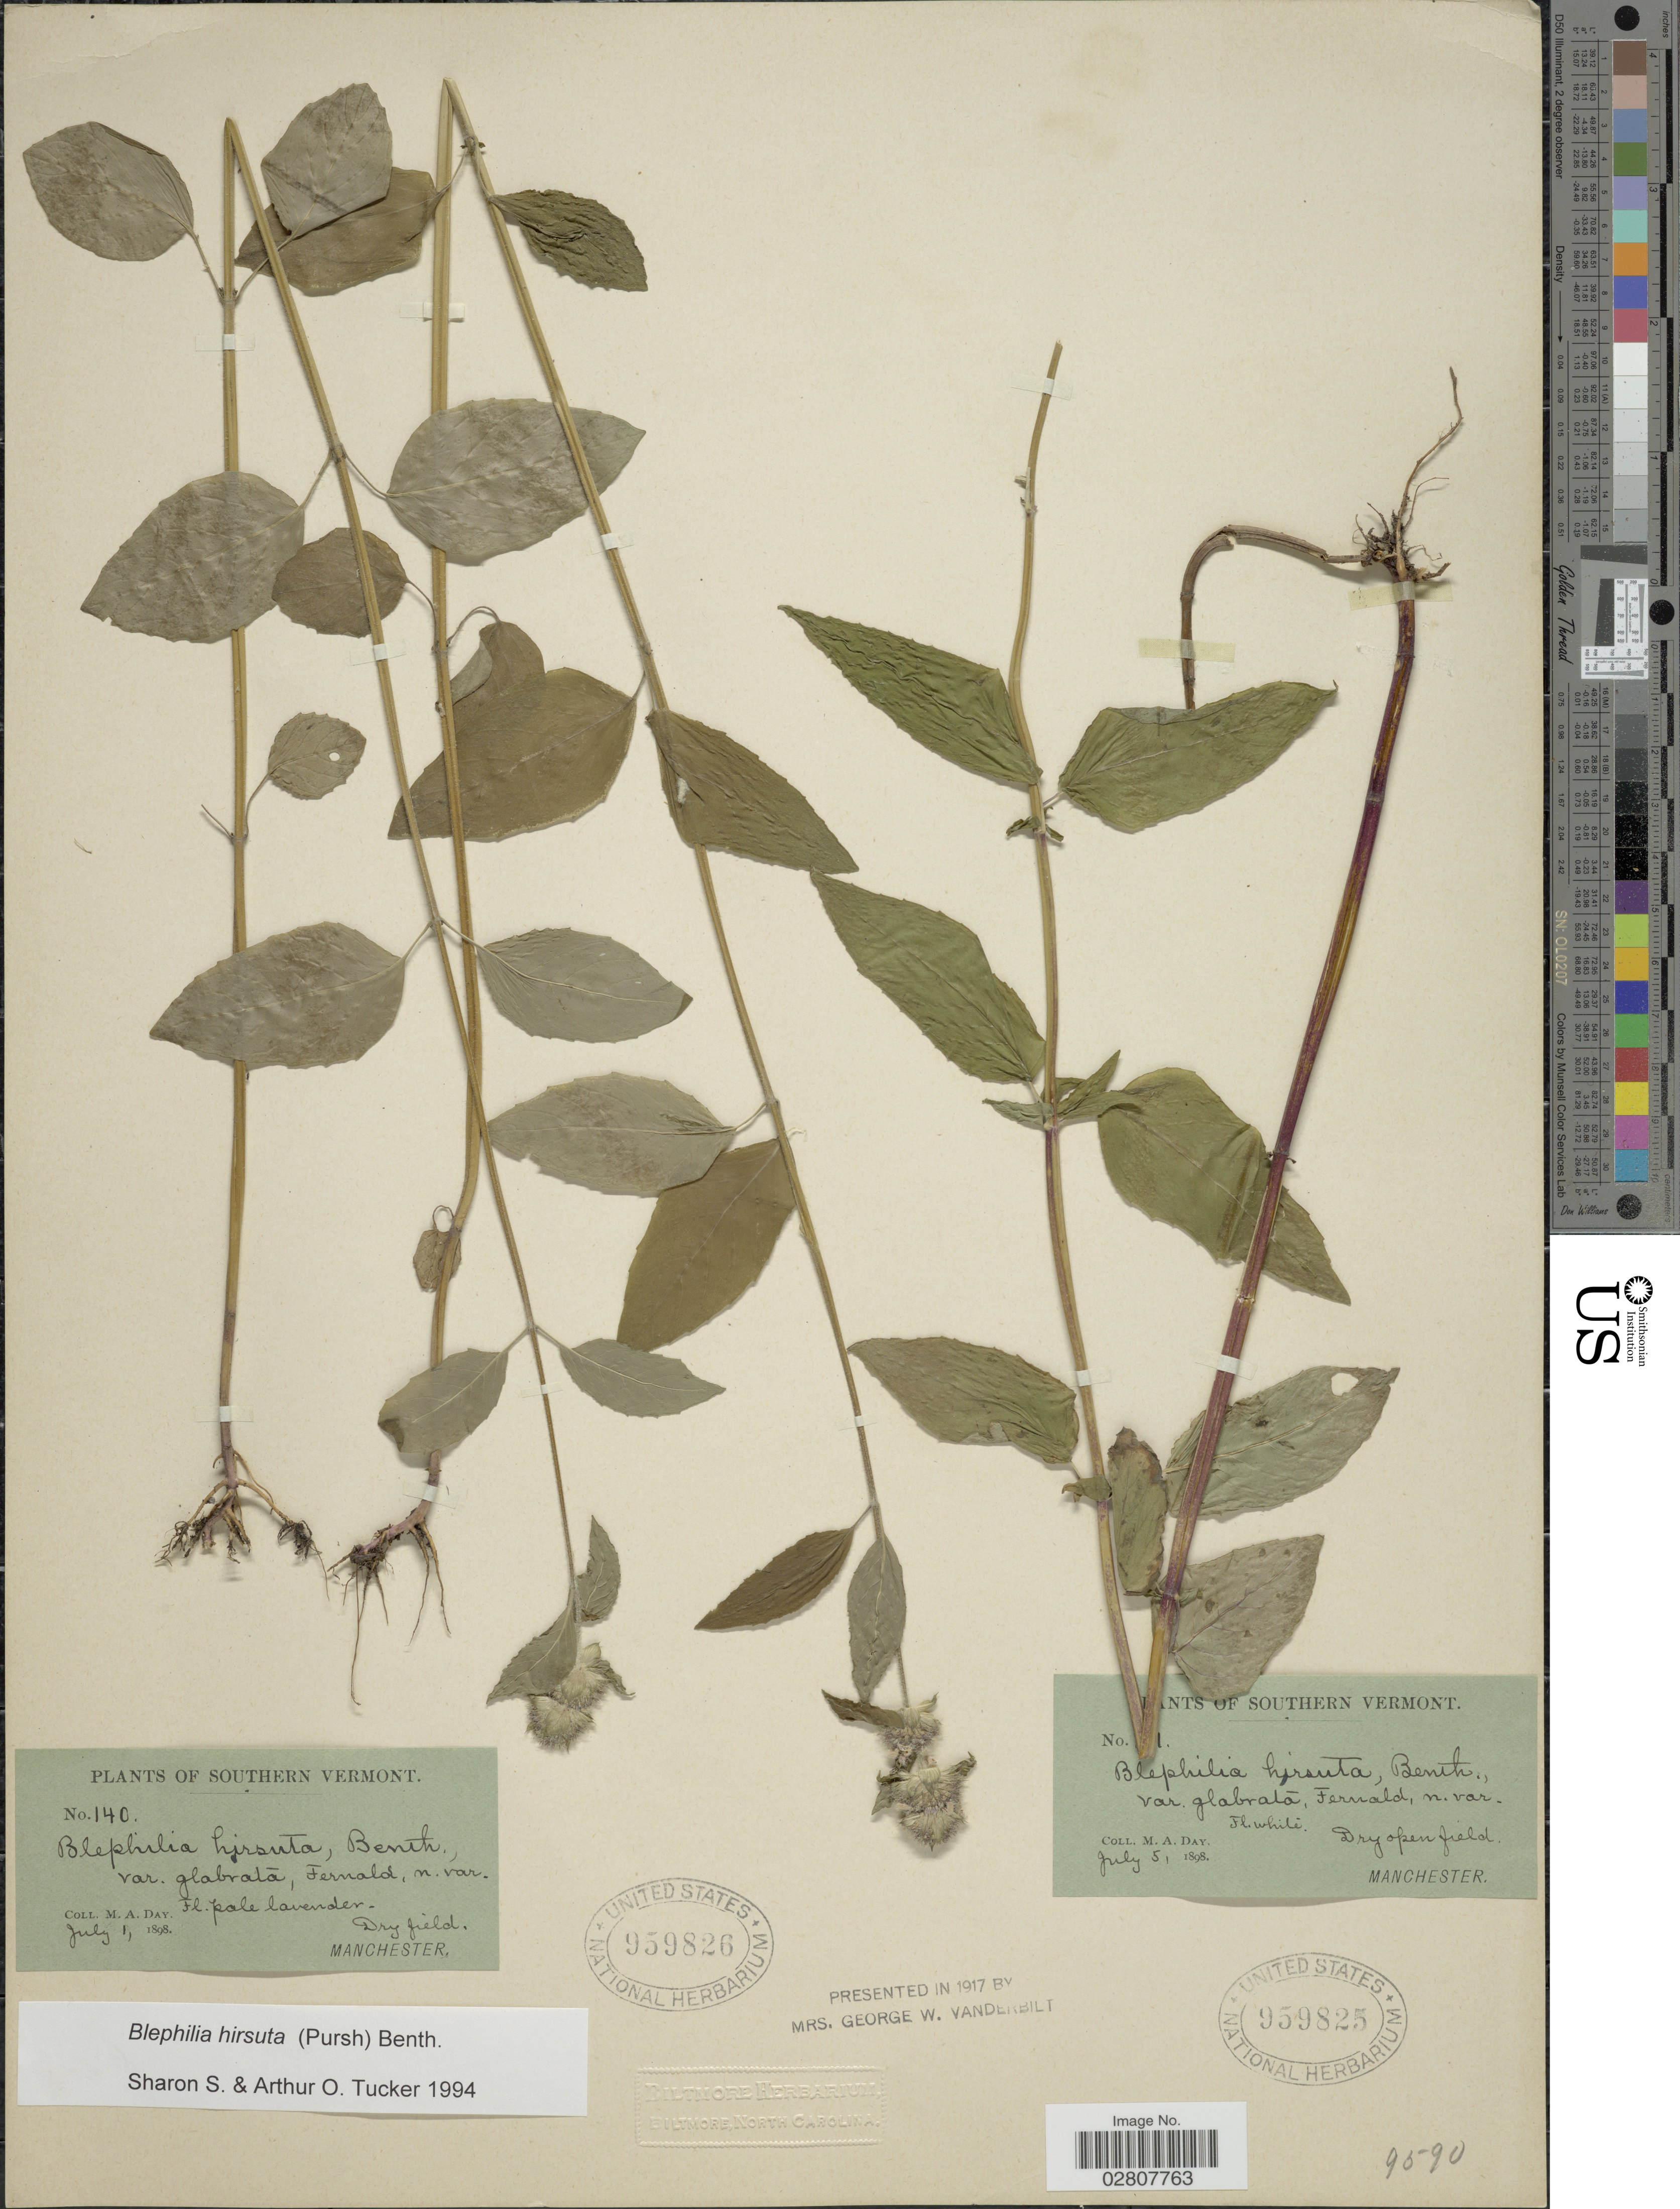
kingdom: Plantae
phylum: Tracheophyta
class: Magnoliopsida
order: Lamiales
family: Lamiaceae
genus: Blephilia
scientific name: Blephilia hirsuta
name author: (Pursh) Benth.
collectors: M. Day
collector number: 140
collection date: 1898-07-01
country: United States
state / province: Vermont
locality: Southern Vermont. Manchester.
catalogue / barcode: US 959826